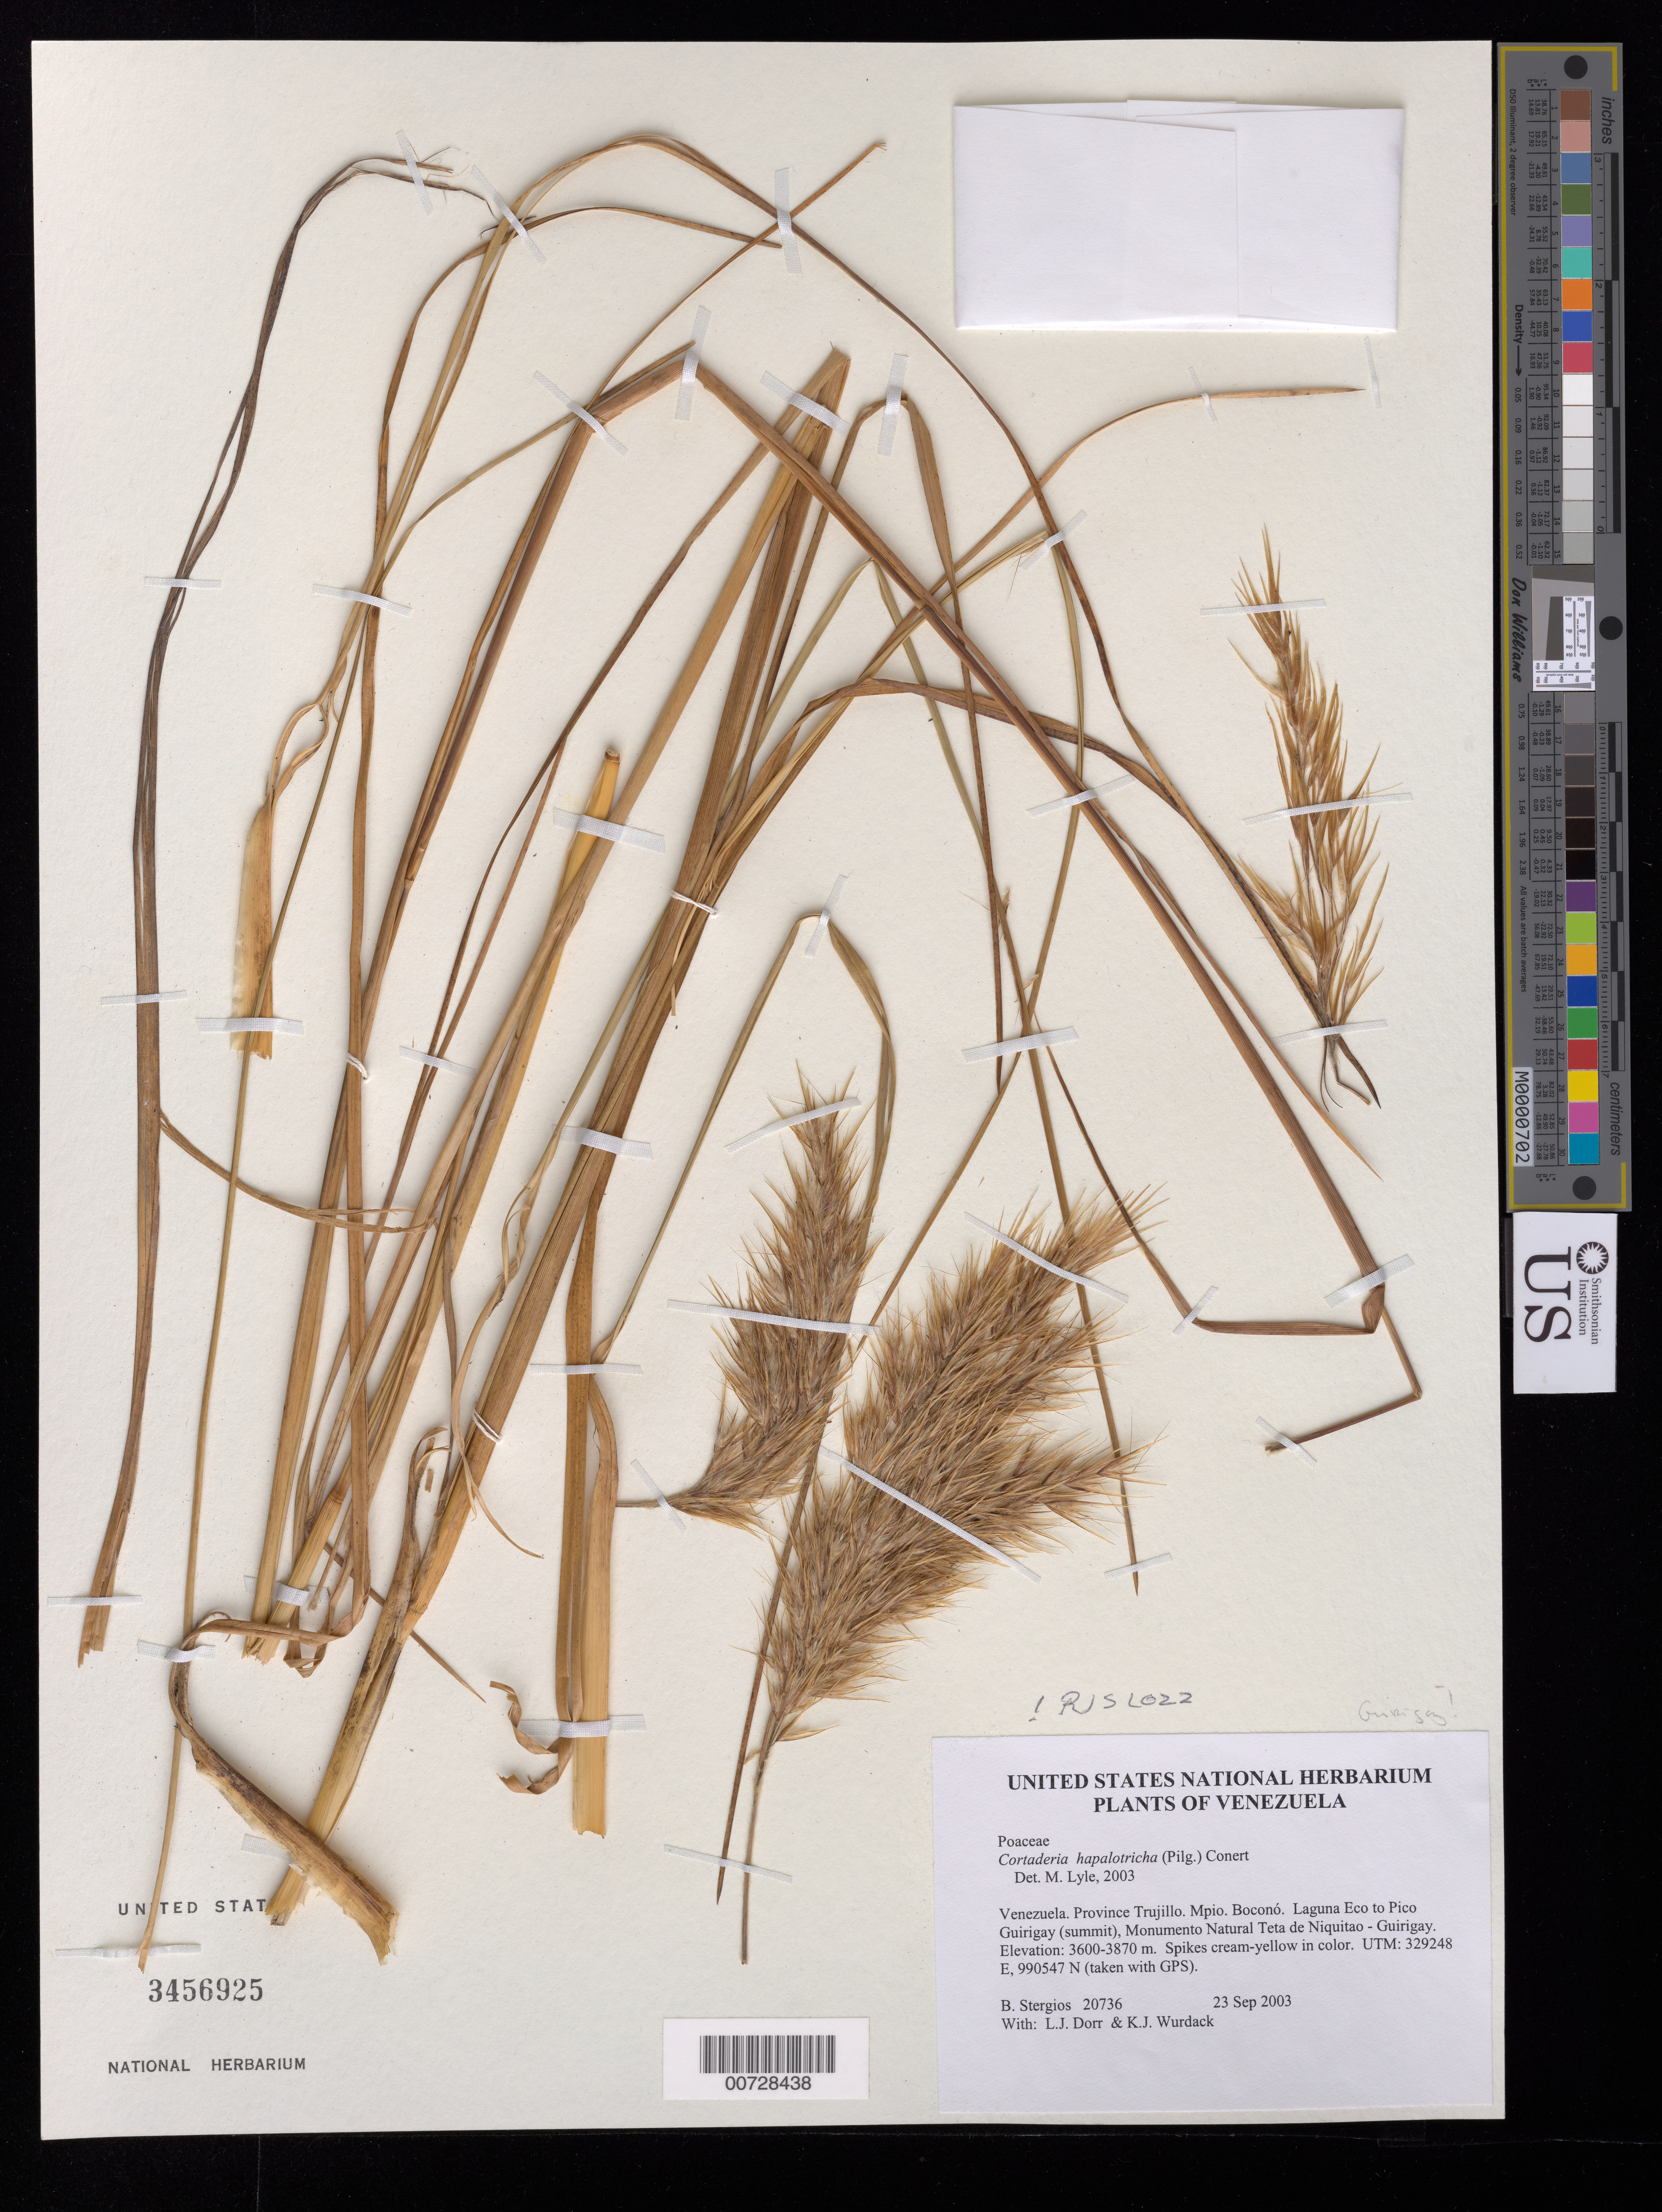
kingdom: Plantae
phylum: Tracheophyta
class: Liliopsida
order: Poales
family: Poaceae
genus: Cortaderia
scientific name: Cortaderia hapalotricha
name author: (Pilg.) Conert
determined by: Soreng, Robert J., Research Associate (BOT), Smithsonian Institution - National Museum of Natural History (UNITED STATES)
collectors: B. G. Stergios, L. J. Dorr & K. Wurdack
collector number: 20736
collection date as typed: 23 Sep 2003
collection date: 2003-09-23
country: Venezuela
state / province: Trujillo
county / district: Boconó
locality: Laguna Eco to Pico Guirigay (summit), Monumento Natural Teta de Niquitao - Guirigay.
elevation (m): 3600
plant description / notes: MO, PORT, US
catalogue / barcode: US 3456925